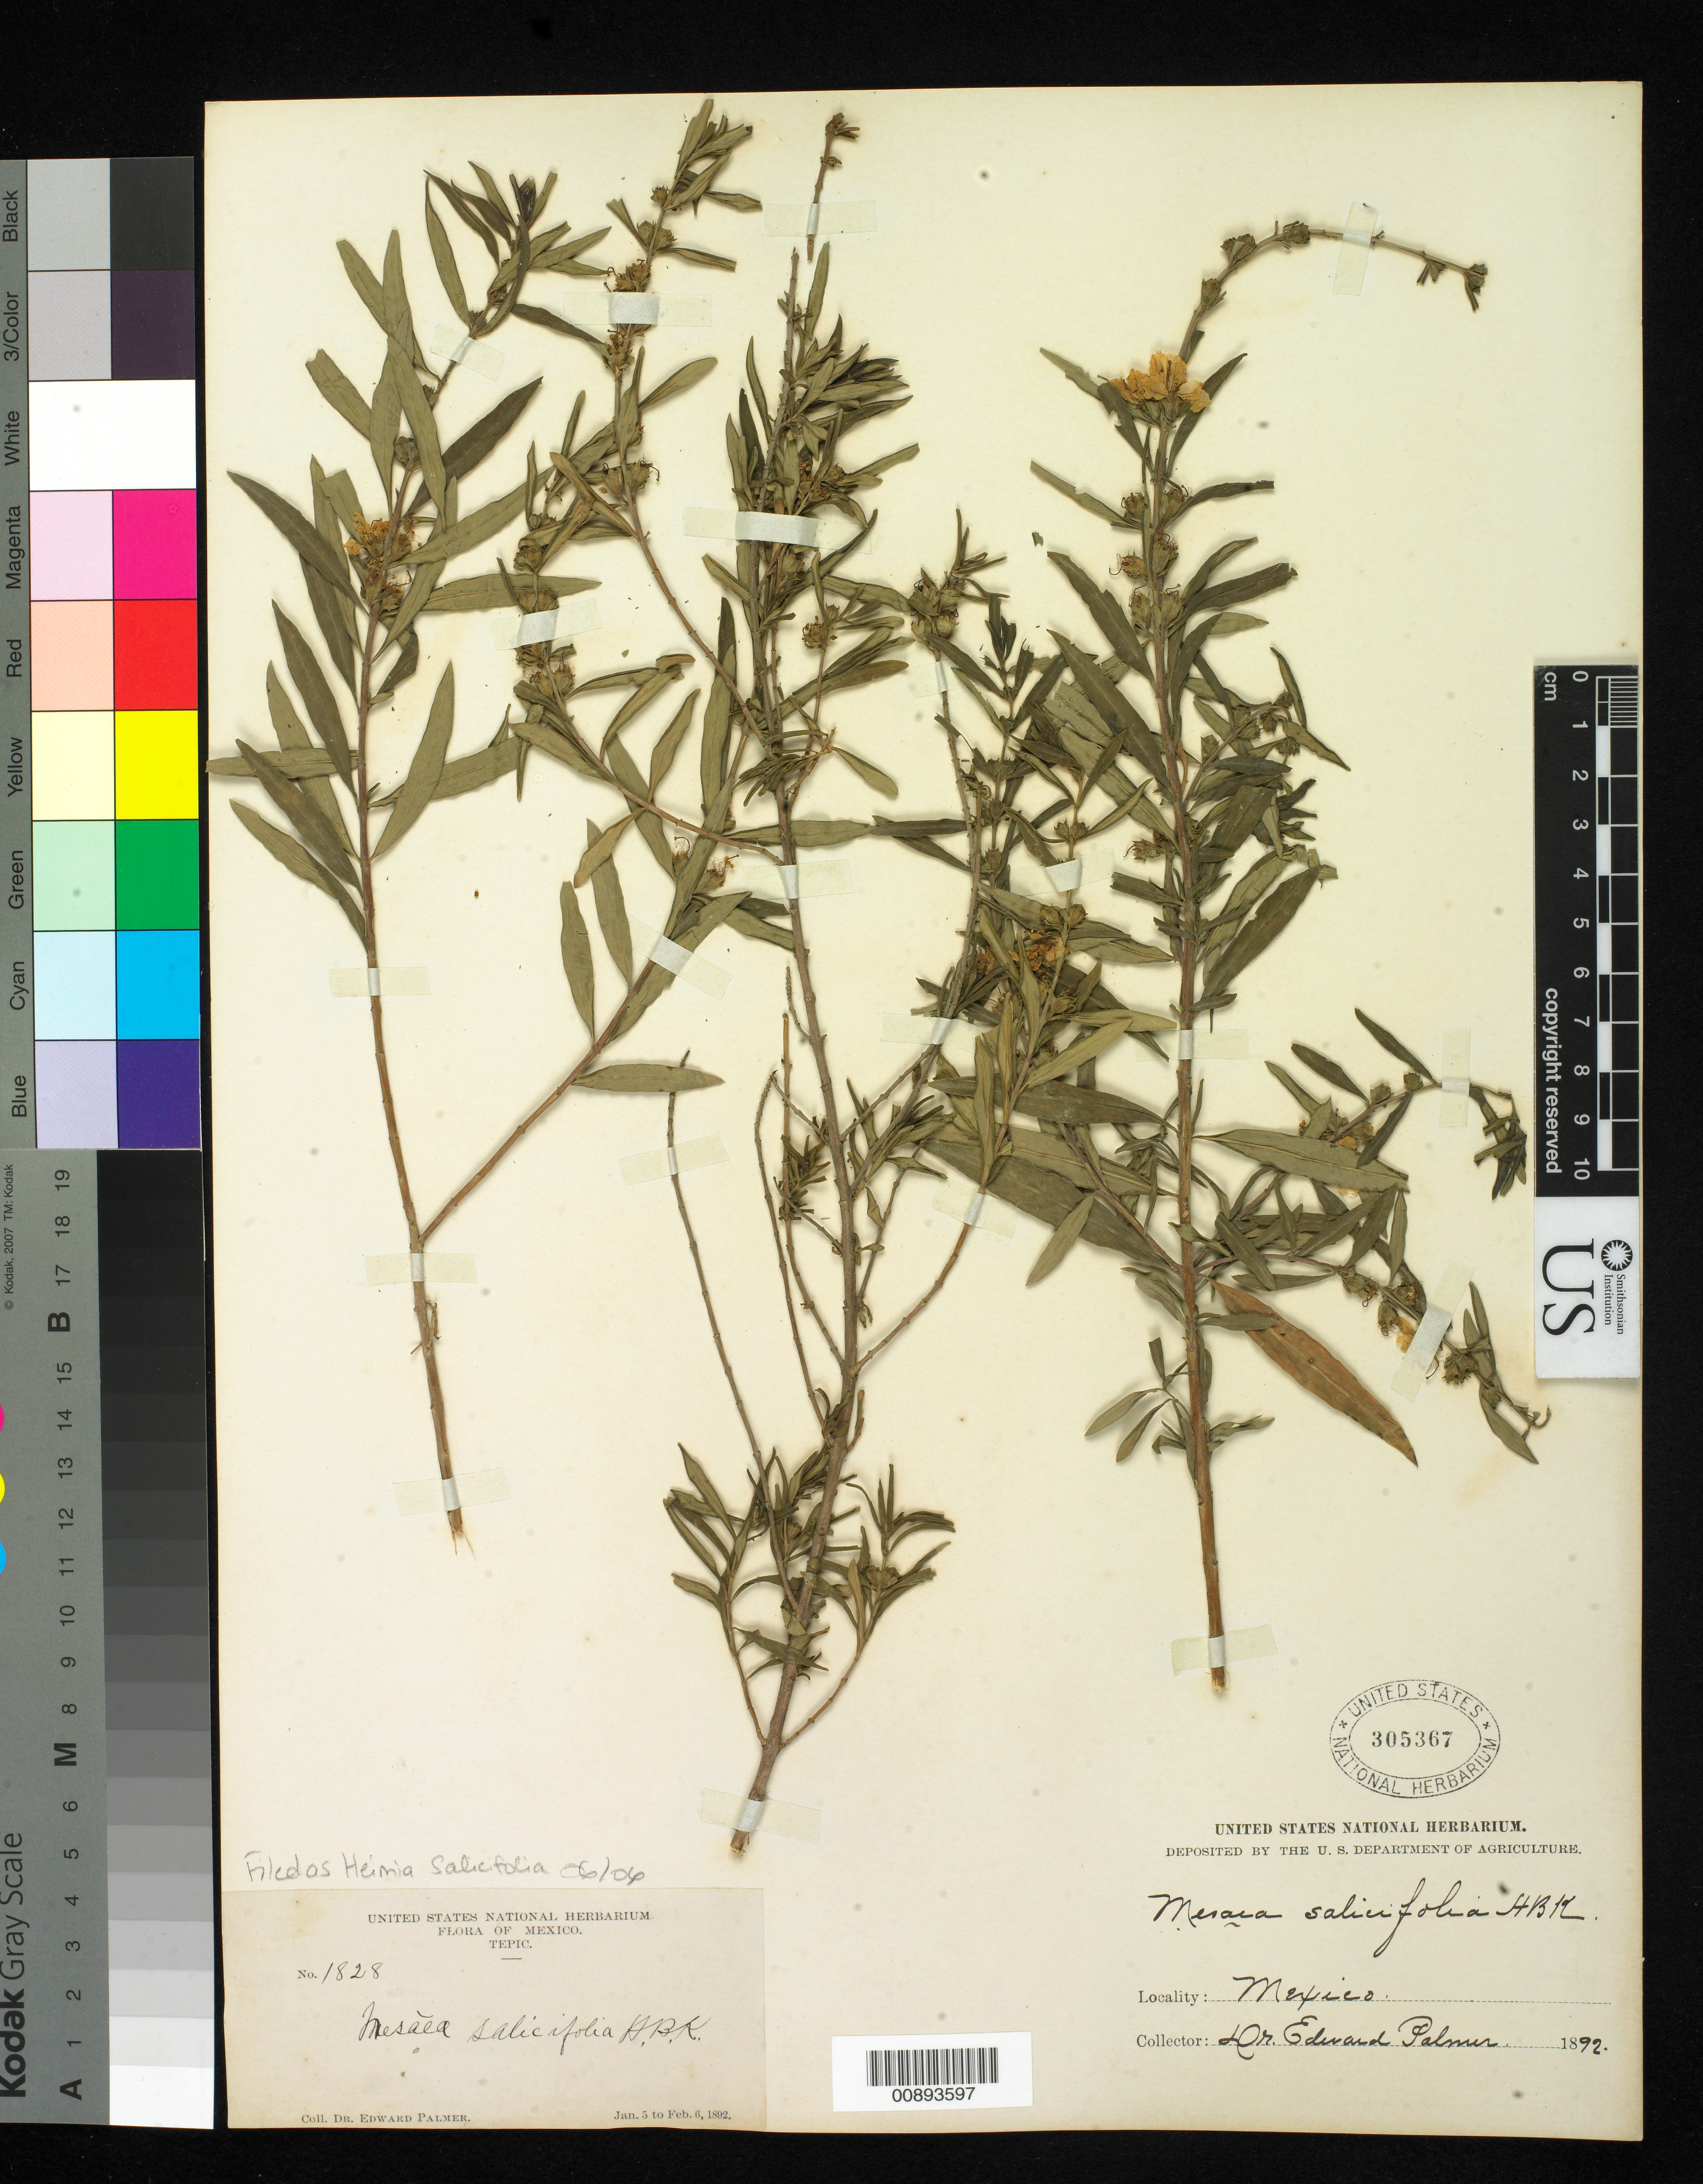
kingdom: Plantae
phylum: Tracheophyta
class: Magnoliopsida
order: Myrtales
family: Lythraceae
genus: Heimia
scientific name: Heimia salicifolia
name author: Link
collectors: E. Palmer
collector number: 1828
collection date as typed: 05 Jan 1892 to 06 Feb 1892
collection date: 1892-01-05/1892-02-06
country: Mexico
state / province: Nayarit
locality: Tepic, Nayarit.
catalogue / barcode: US 305367